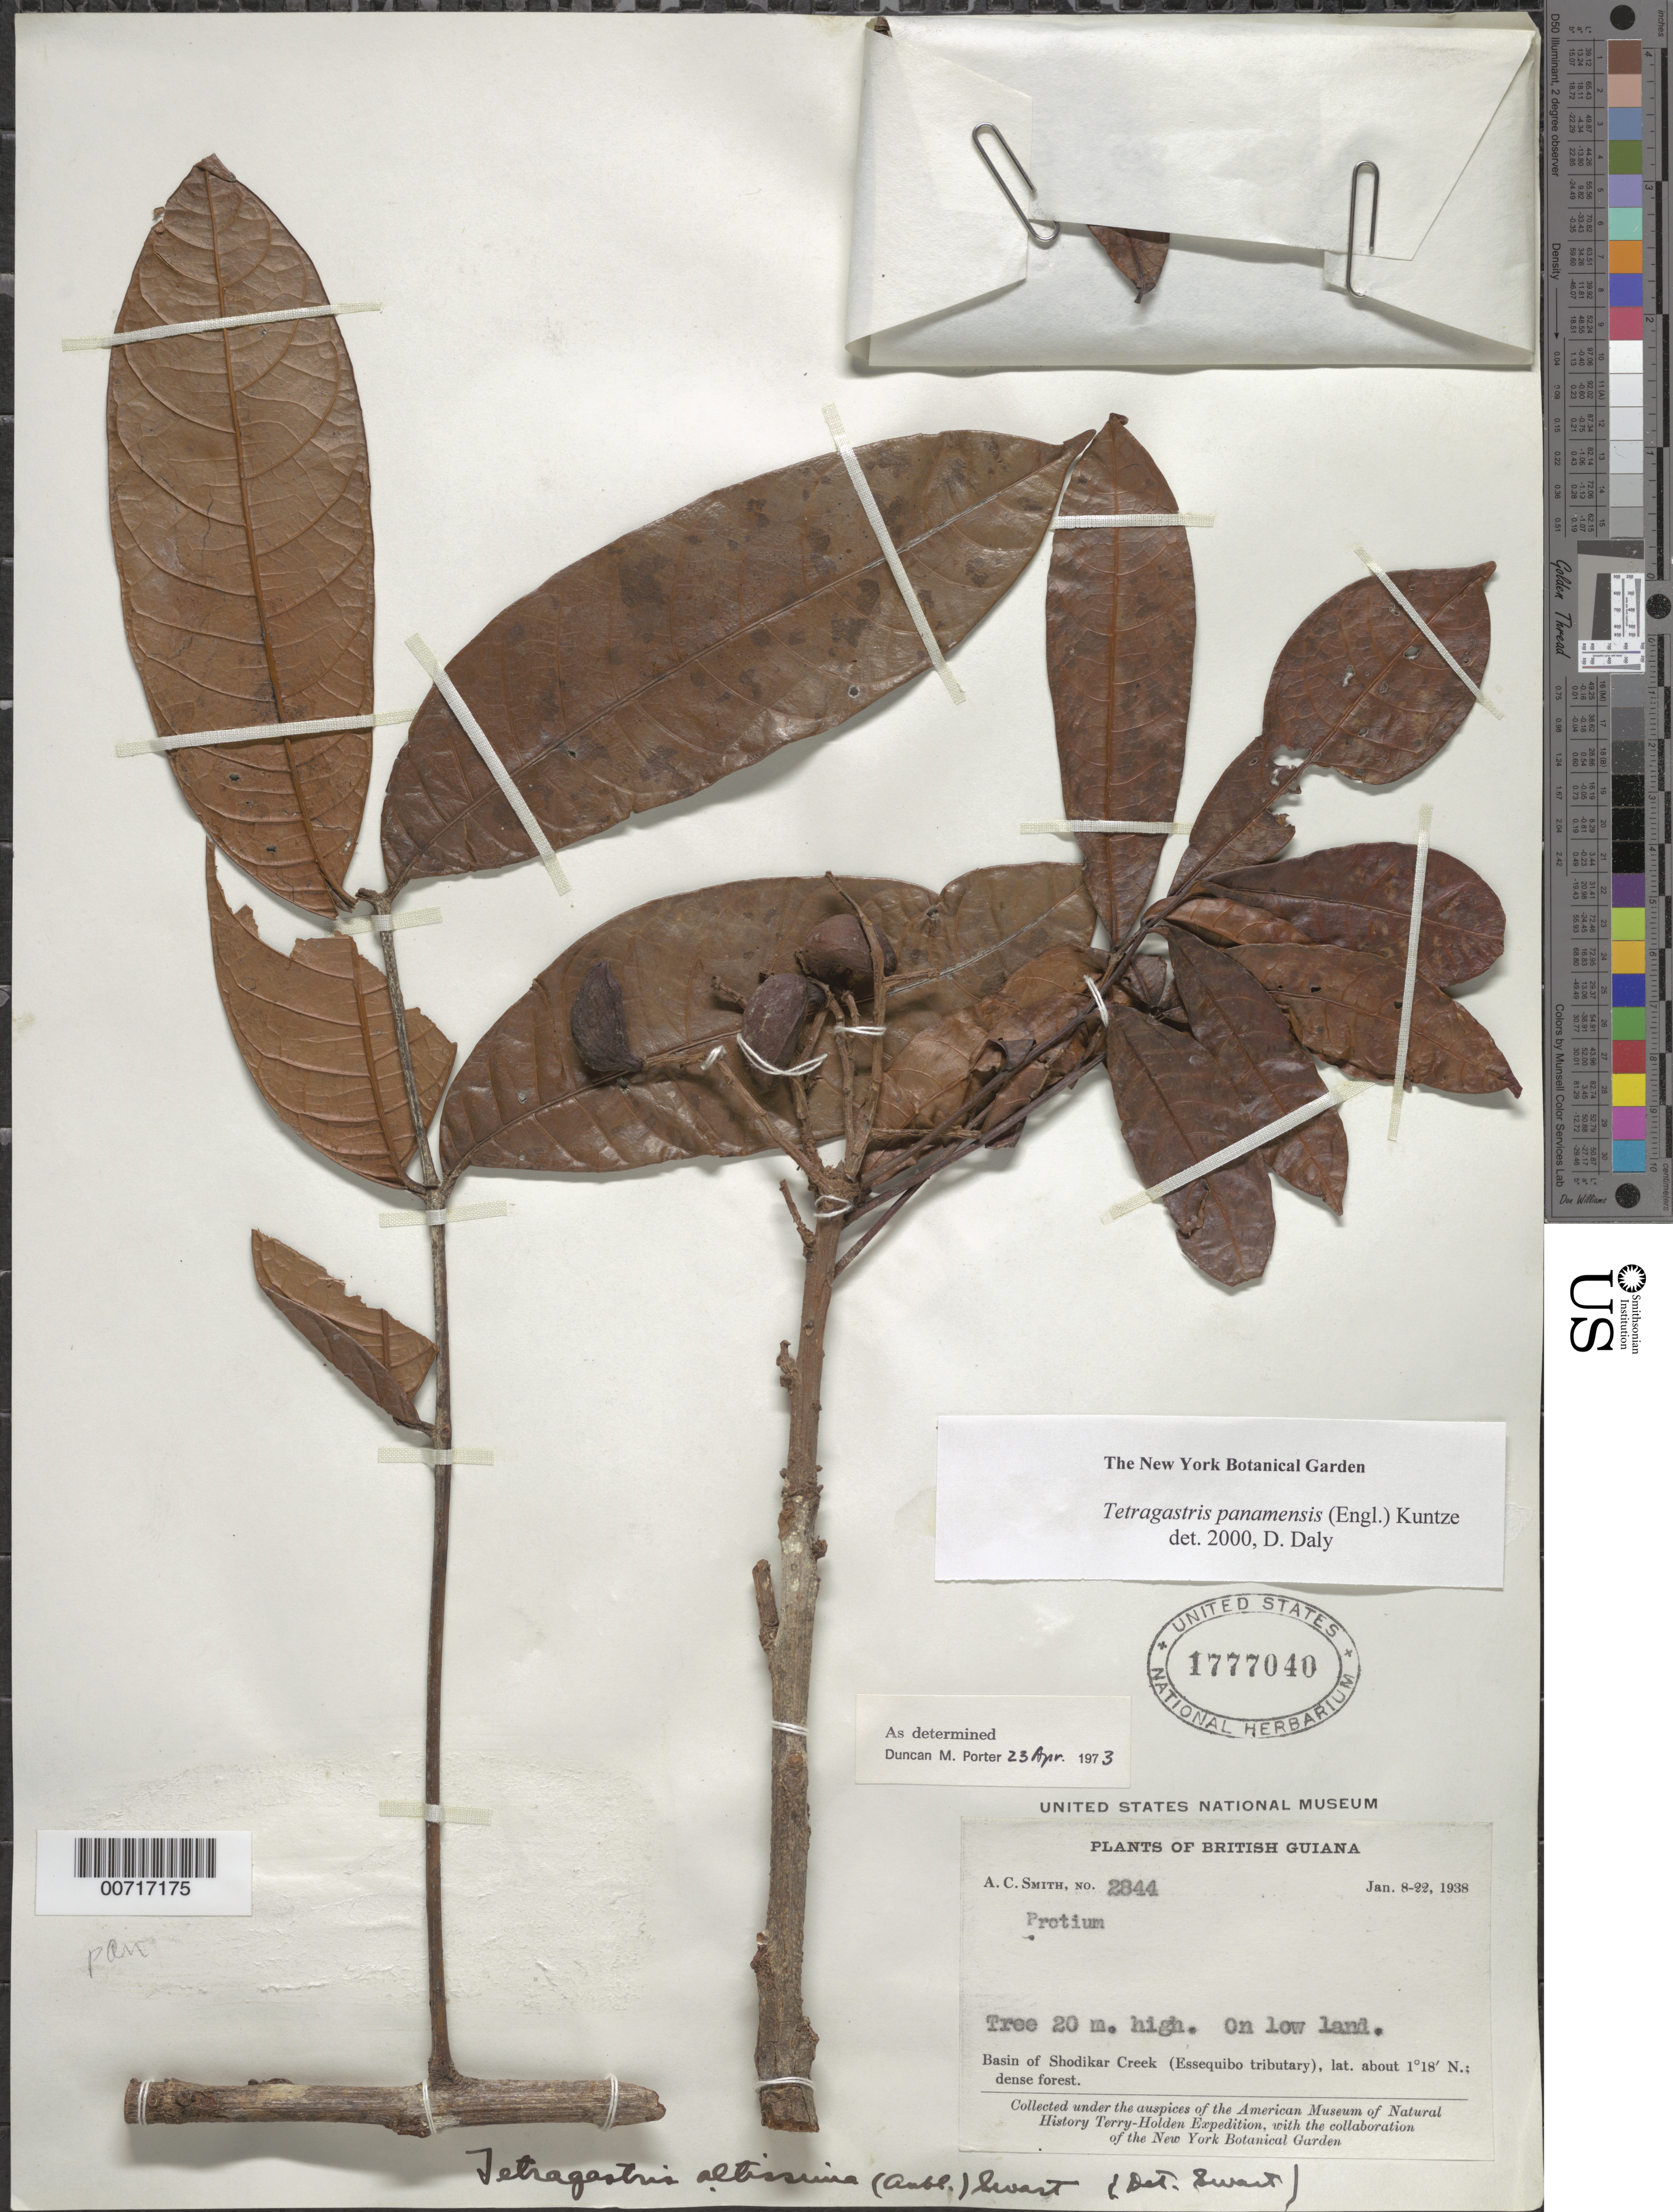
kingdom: Plantae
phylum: Tracheophyta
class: Magnoliopsida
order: Sapindales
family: Burseraceae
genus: Protium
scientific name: Protium stevensonii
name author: (Standl.) Daly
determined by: Daly, Douglas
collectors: A. C. Smith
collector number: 2844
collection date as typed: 8-Jan-38 to 22-Jan-38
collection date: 1938-01-08/1938-01-22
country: Guyana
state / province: U. Takutu-U. Essequibo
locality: Shodikar Creek, basin of (Essequibo tributary), Akarai Mts.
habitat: Dense forest, lowland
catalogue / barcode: US 1777040